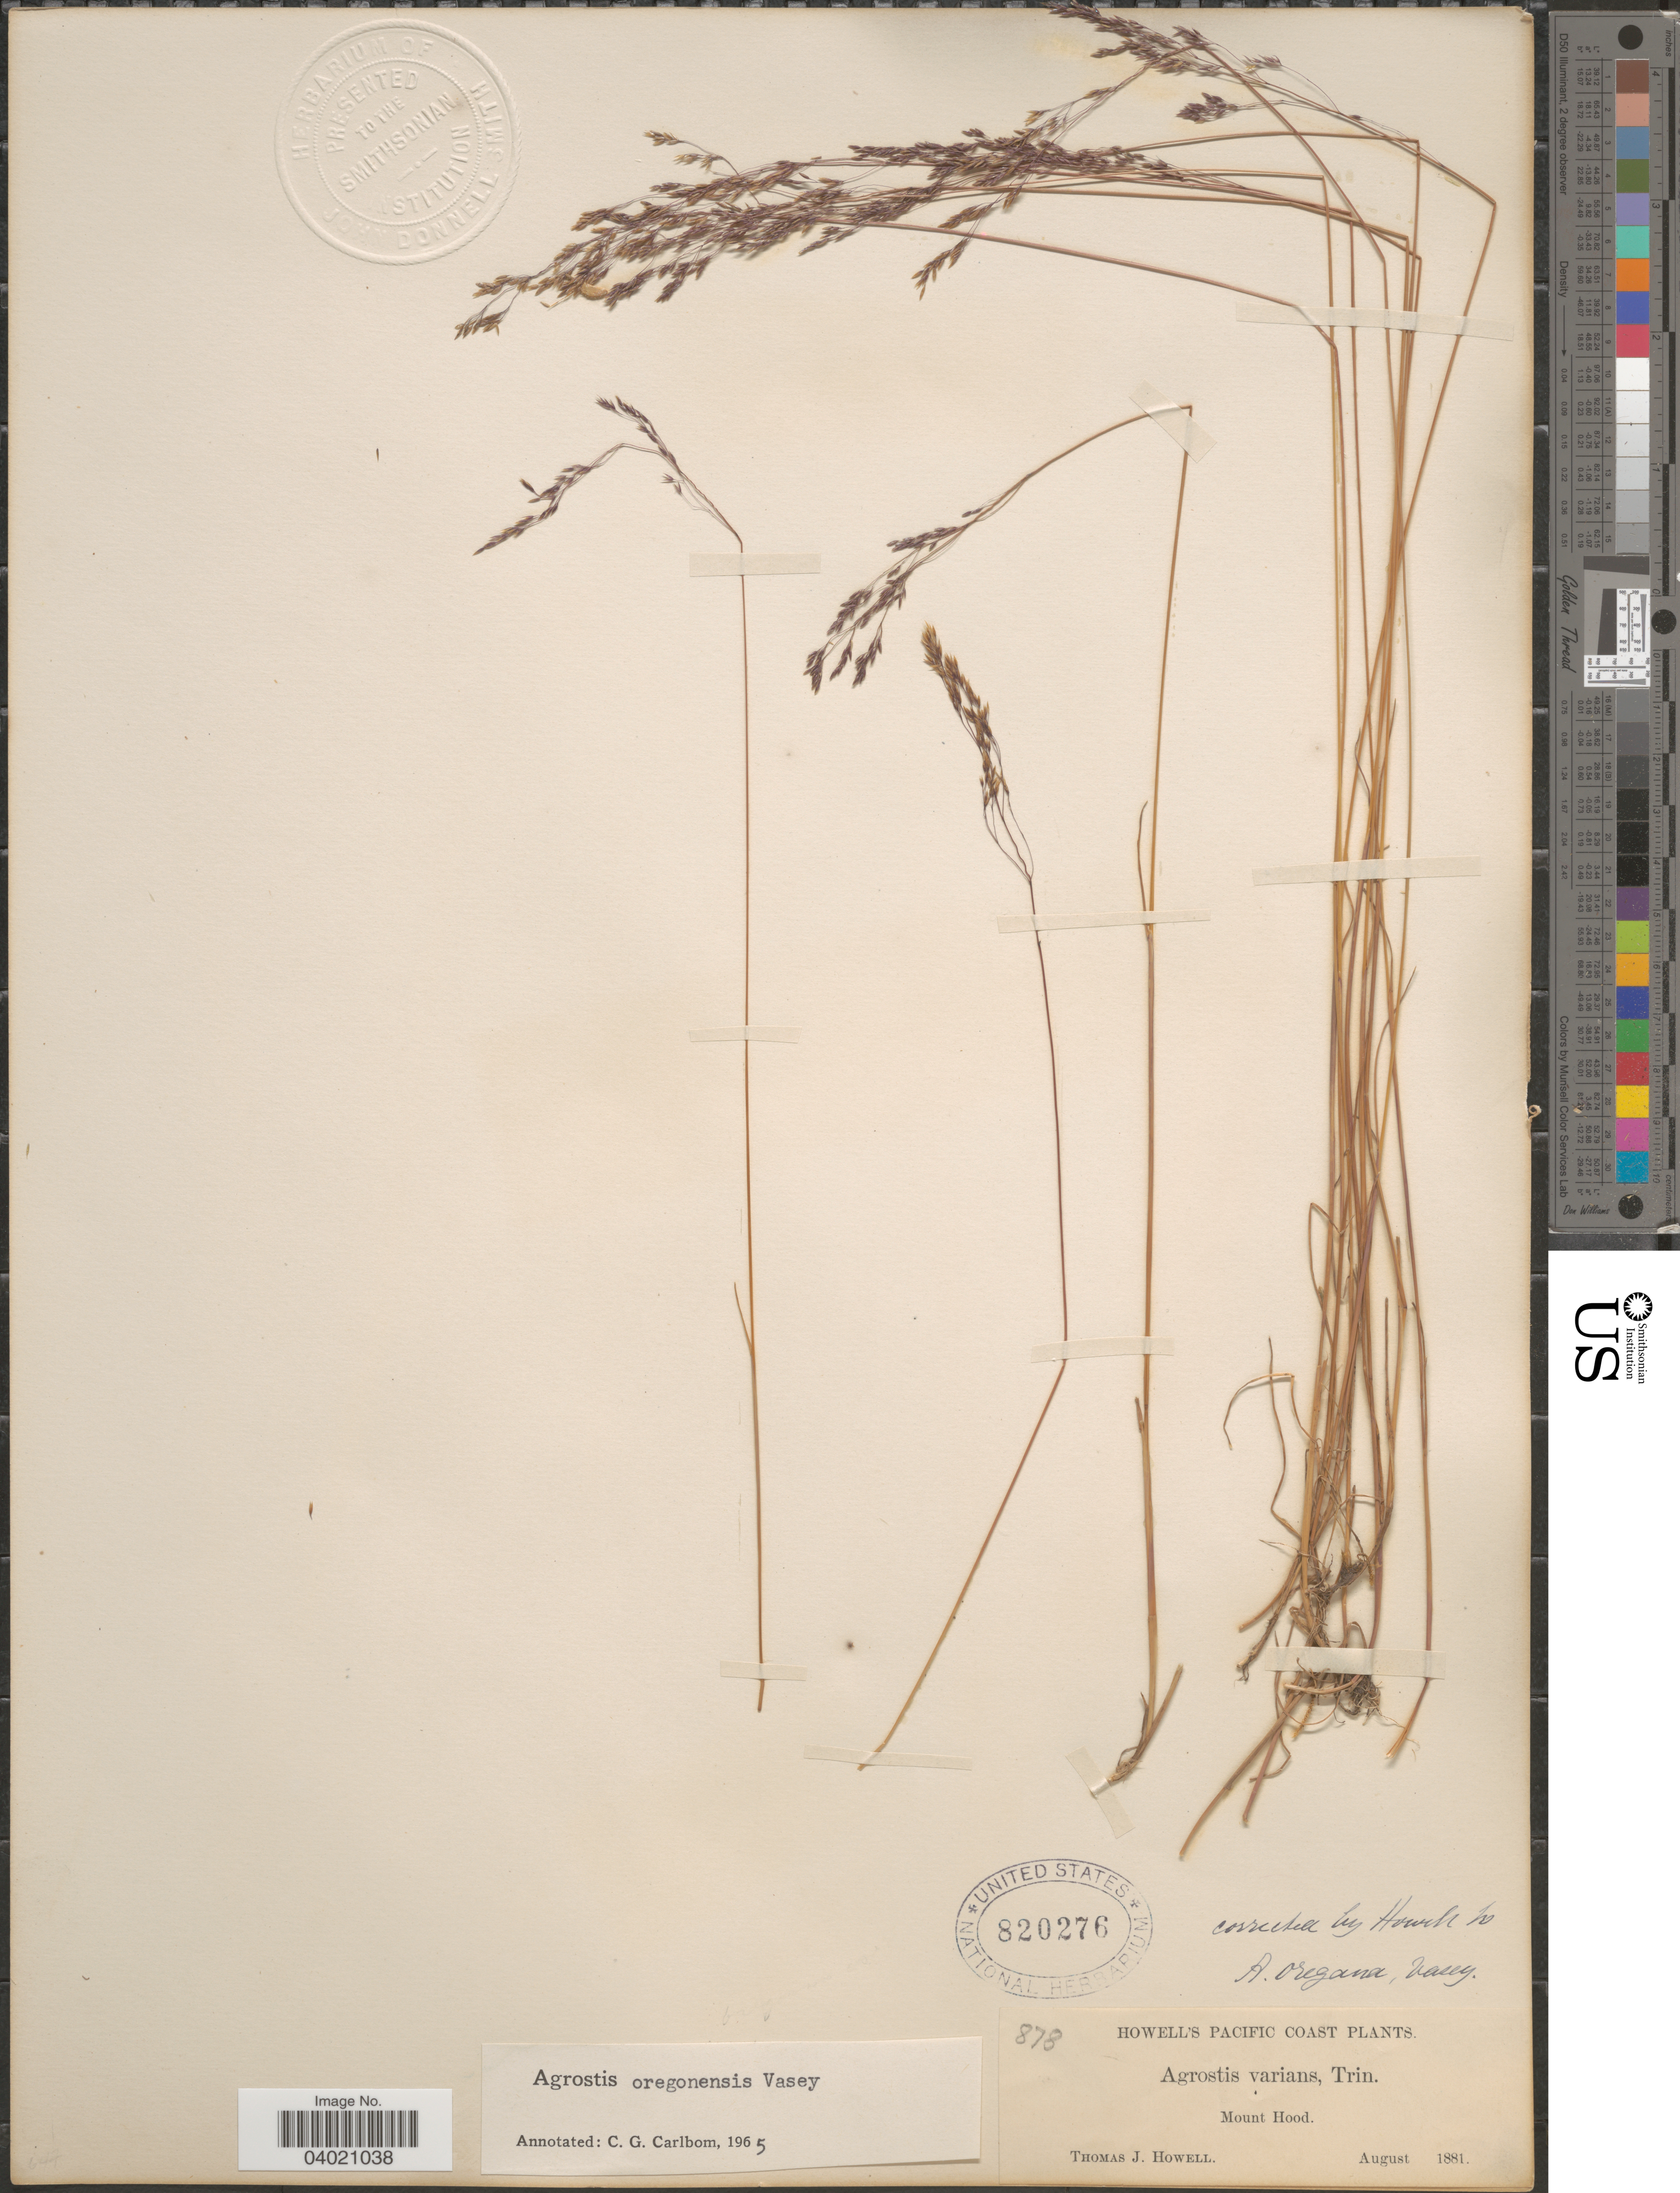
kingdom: Plantae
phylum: Tracheophyta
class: Liliopsida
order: Poales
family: Poaceae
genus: Agrostis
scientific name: Agrostis oregonensis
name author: Vasey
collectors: T. J. Howell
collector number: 878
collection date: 1881-08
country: United States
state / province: Oregon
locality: Pacific Coast. Mount Hood.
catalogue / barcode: US 820276